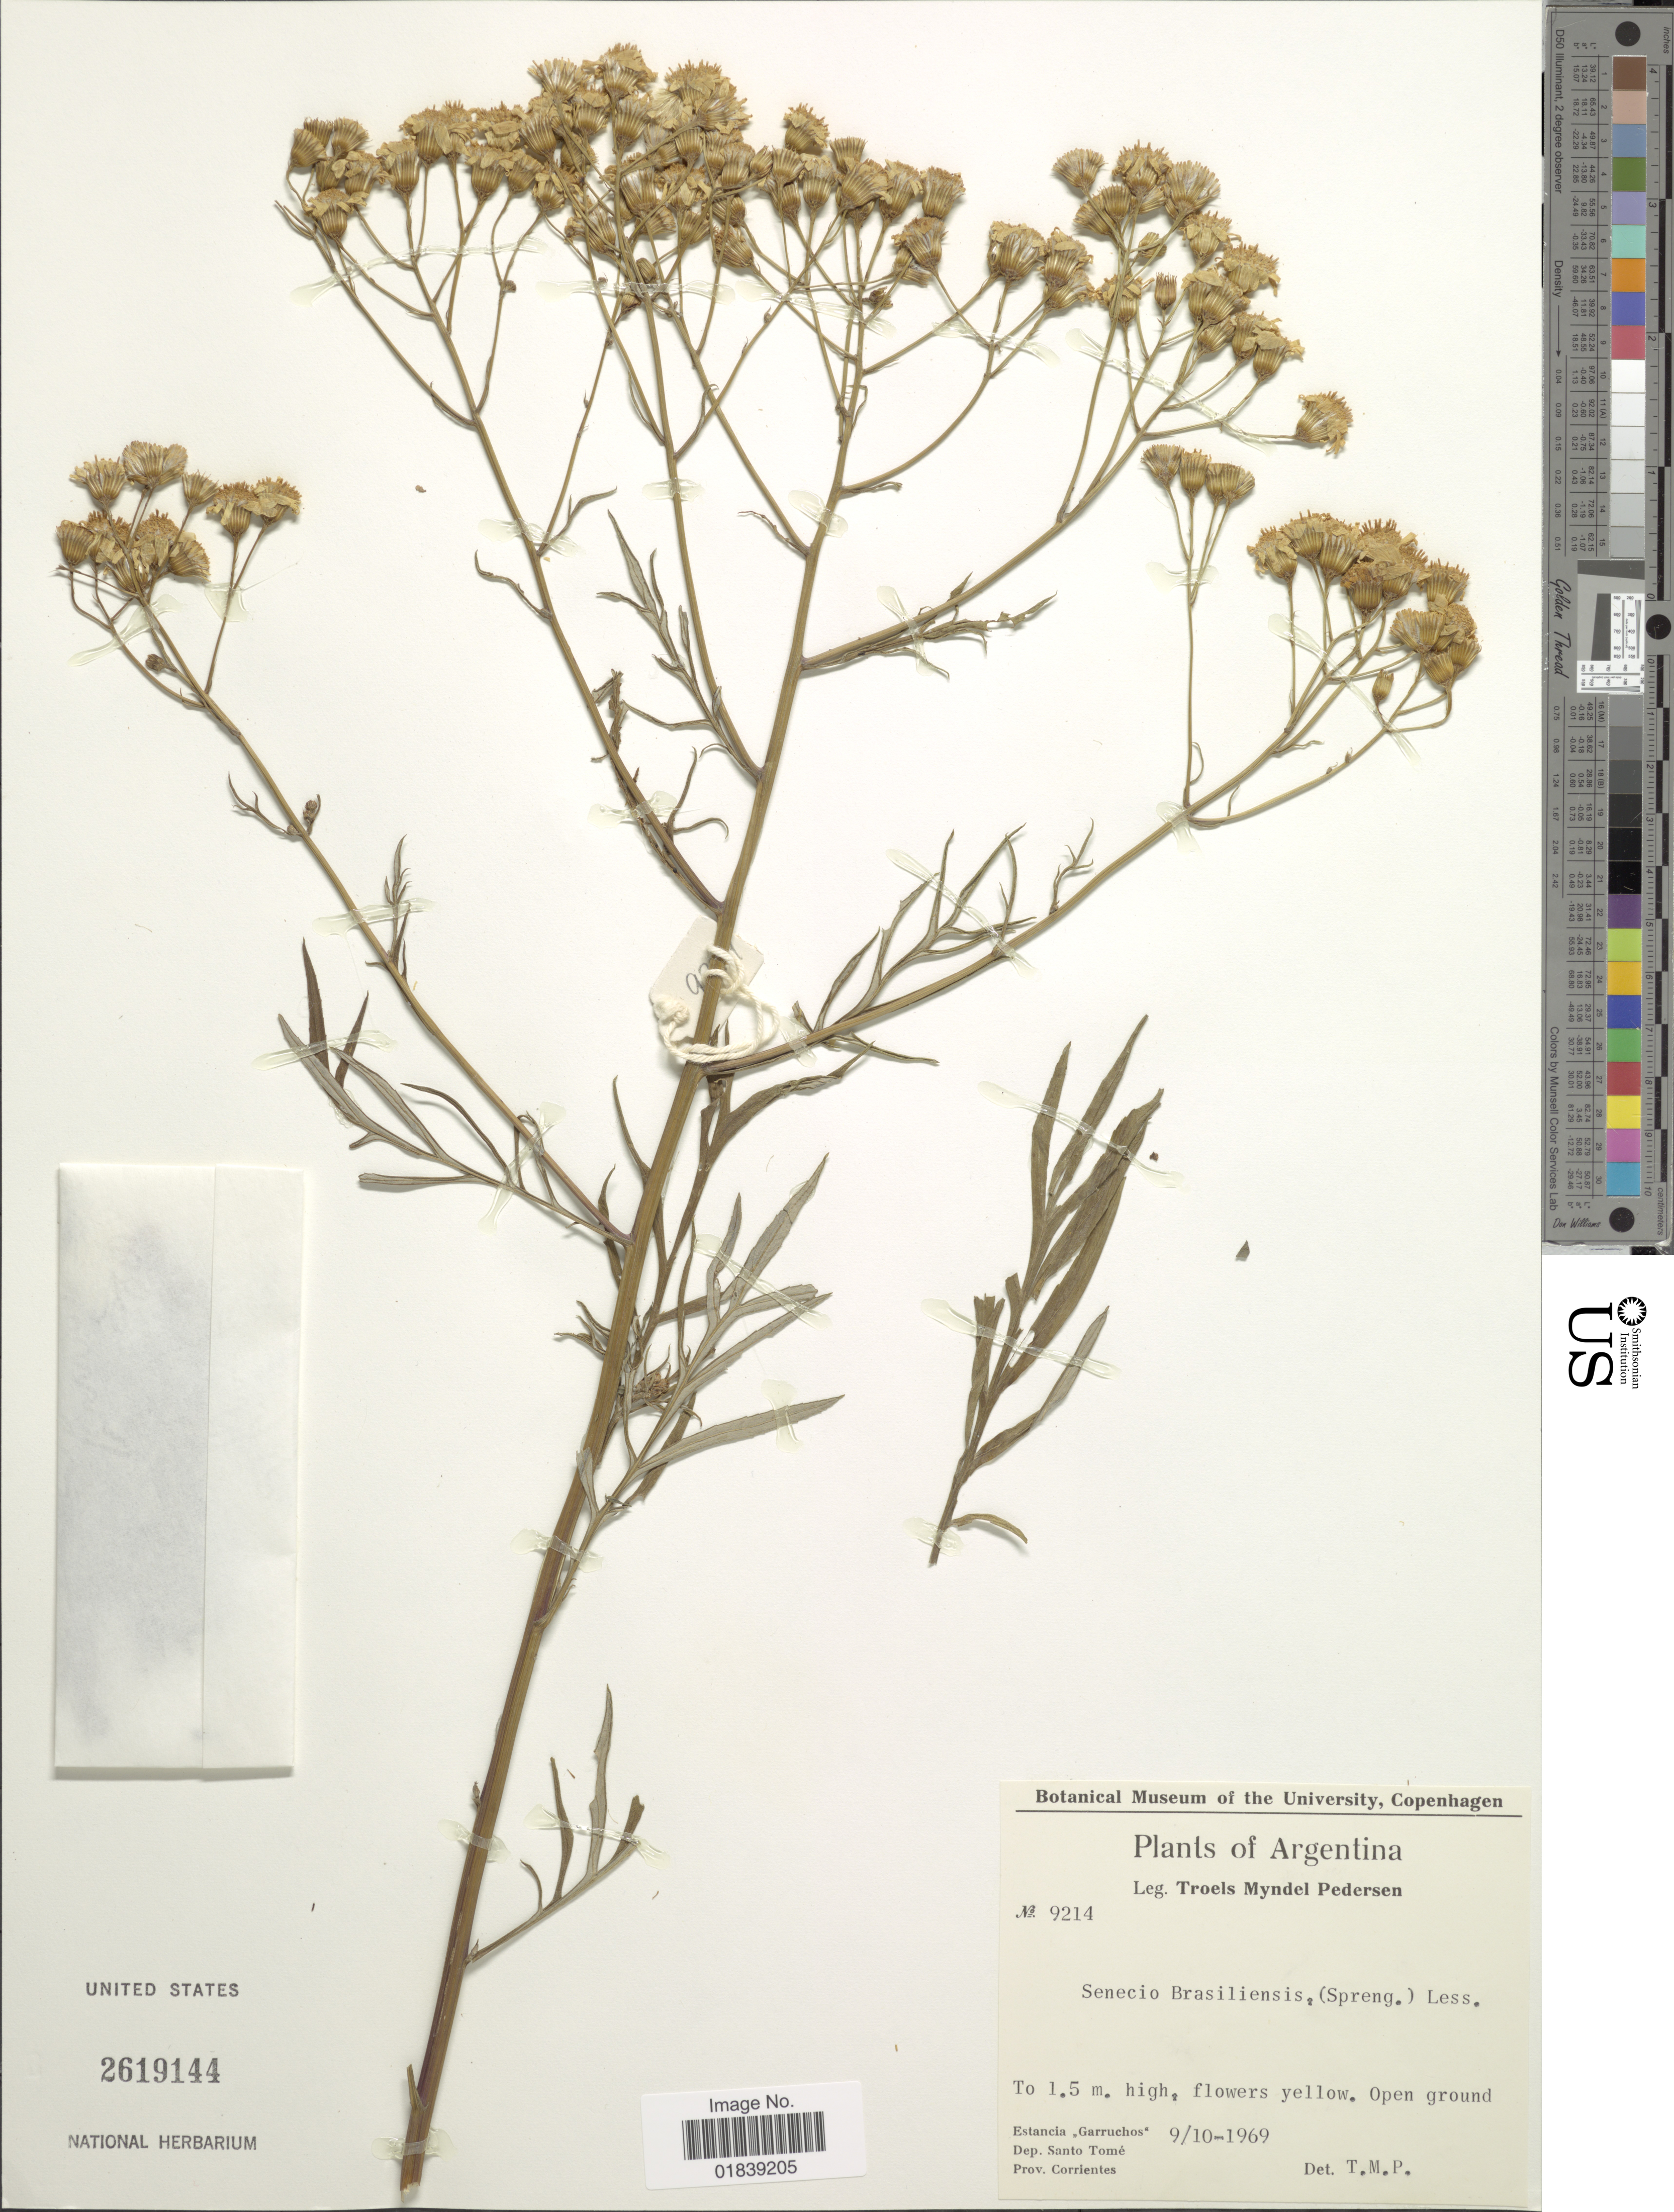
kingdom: Plantae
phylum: Tracheophyta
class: Magnoliopsida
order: Asterales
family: Asteraceae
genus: Senecio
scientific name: Senecio brasiliensis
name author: (Spreng.) Less.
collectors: T. Pederson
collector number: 9214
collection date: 1969-10-09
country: Argentina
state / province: Corrientes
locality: Estancia Garruchos, Dep. Santo Tome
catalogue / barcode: US 2619144